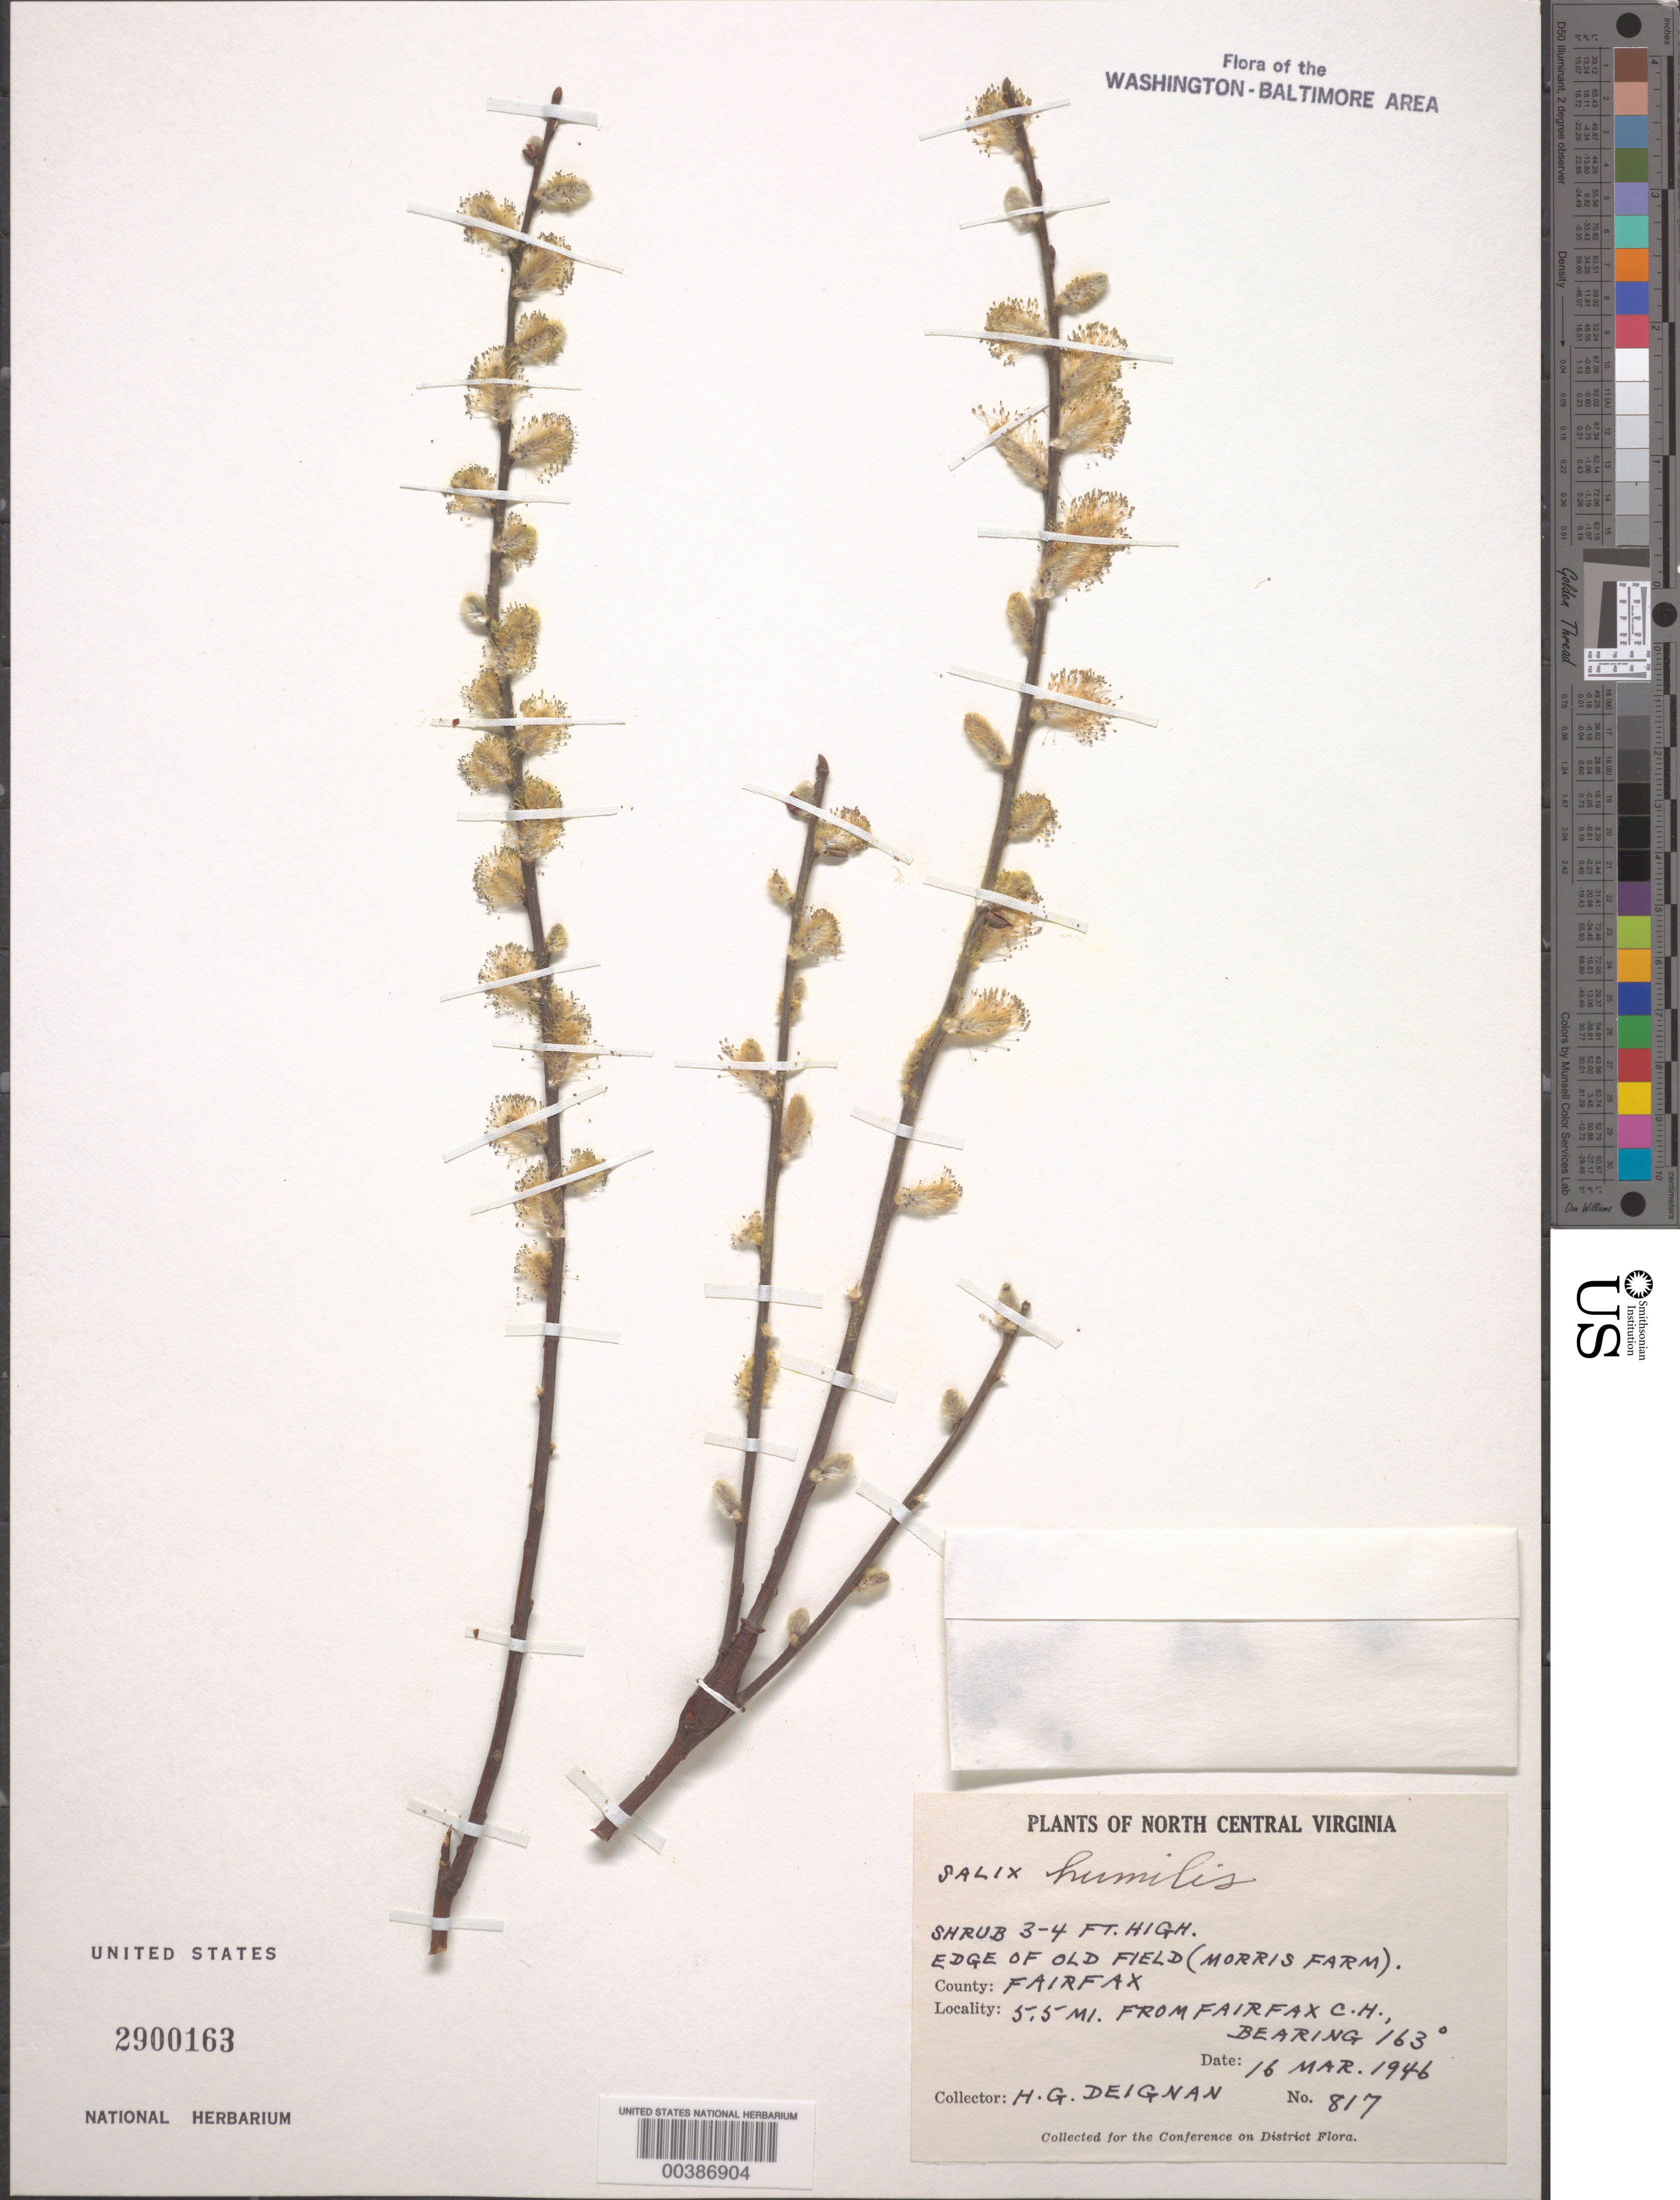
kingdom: Plantae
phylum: Tracheophyta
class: Magnoliopsida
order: Malpighiales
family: Salicaceae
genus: Salix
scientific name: Salix humilis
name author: Marshall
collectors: H. Deignan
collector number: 817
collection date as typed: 16 Mar 1946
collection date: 1946-03-16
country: United States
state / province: Virginia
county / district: Fairfax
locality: Morris Farm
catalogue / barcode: US 2900163